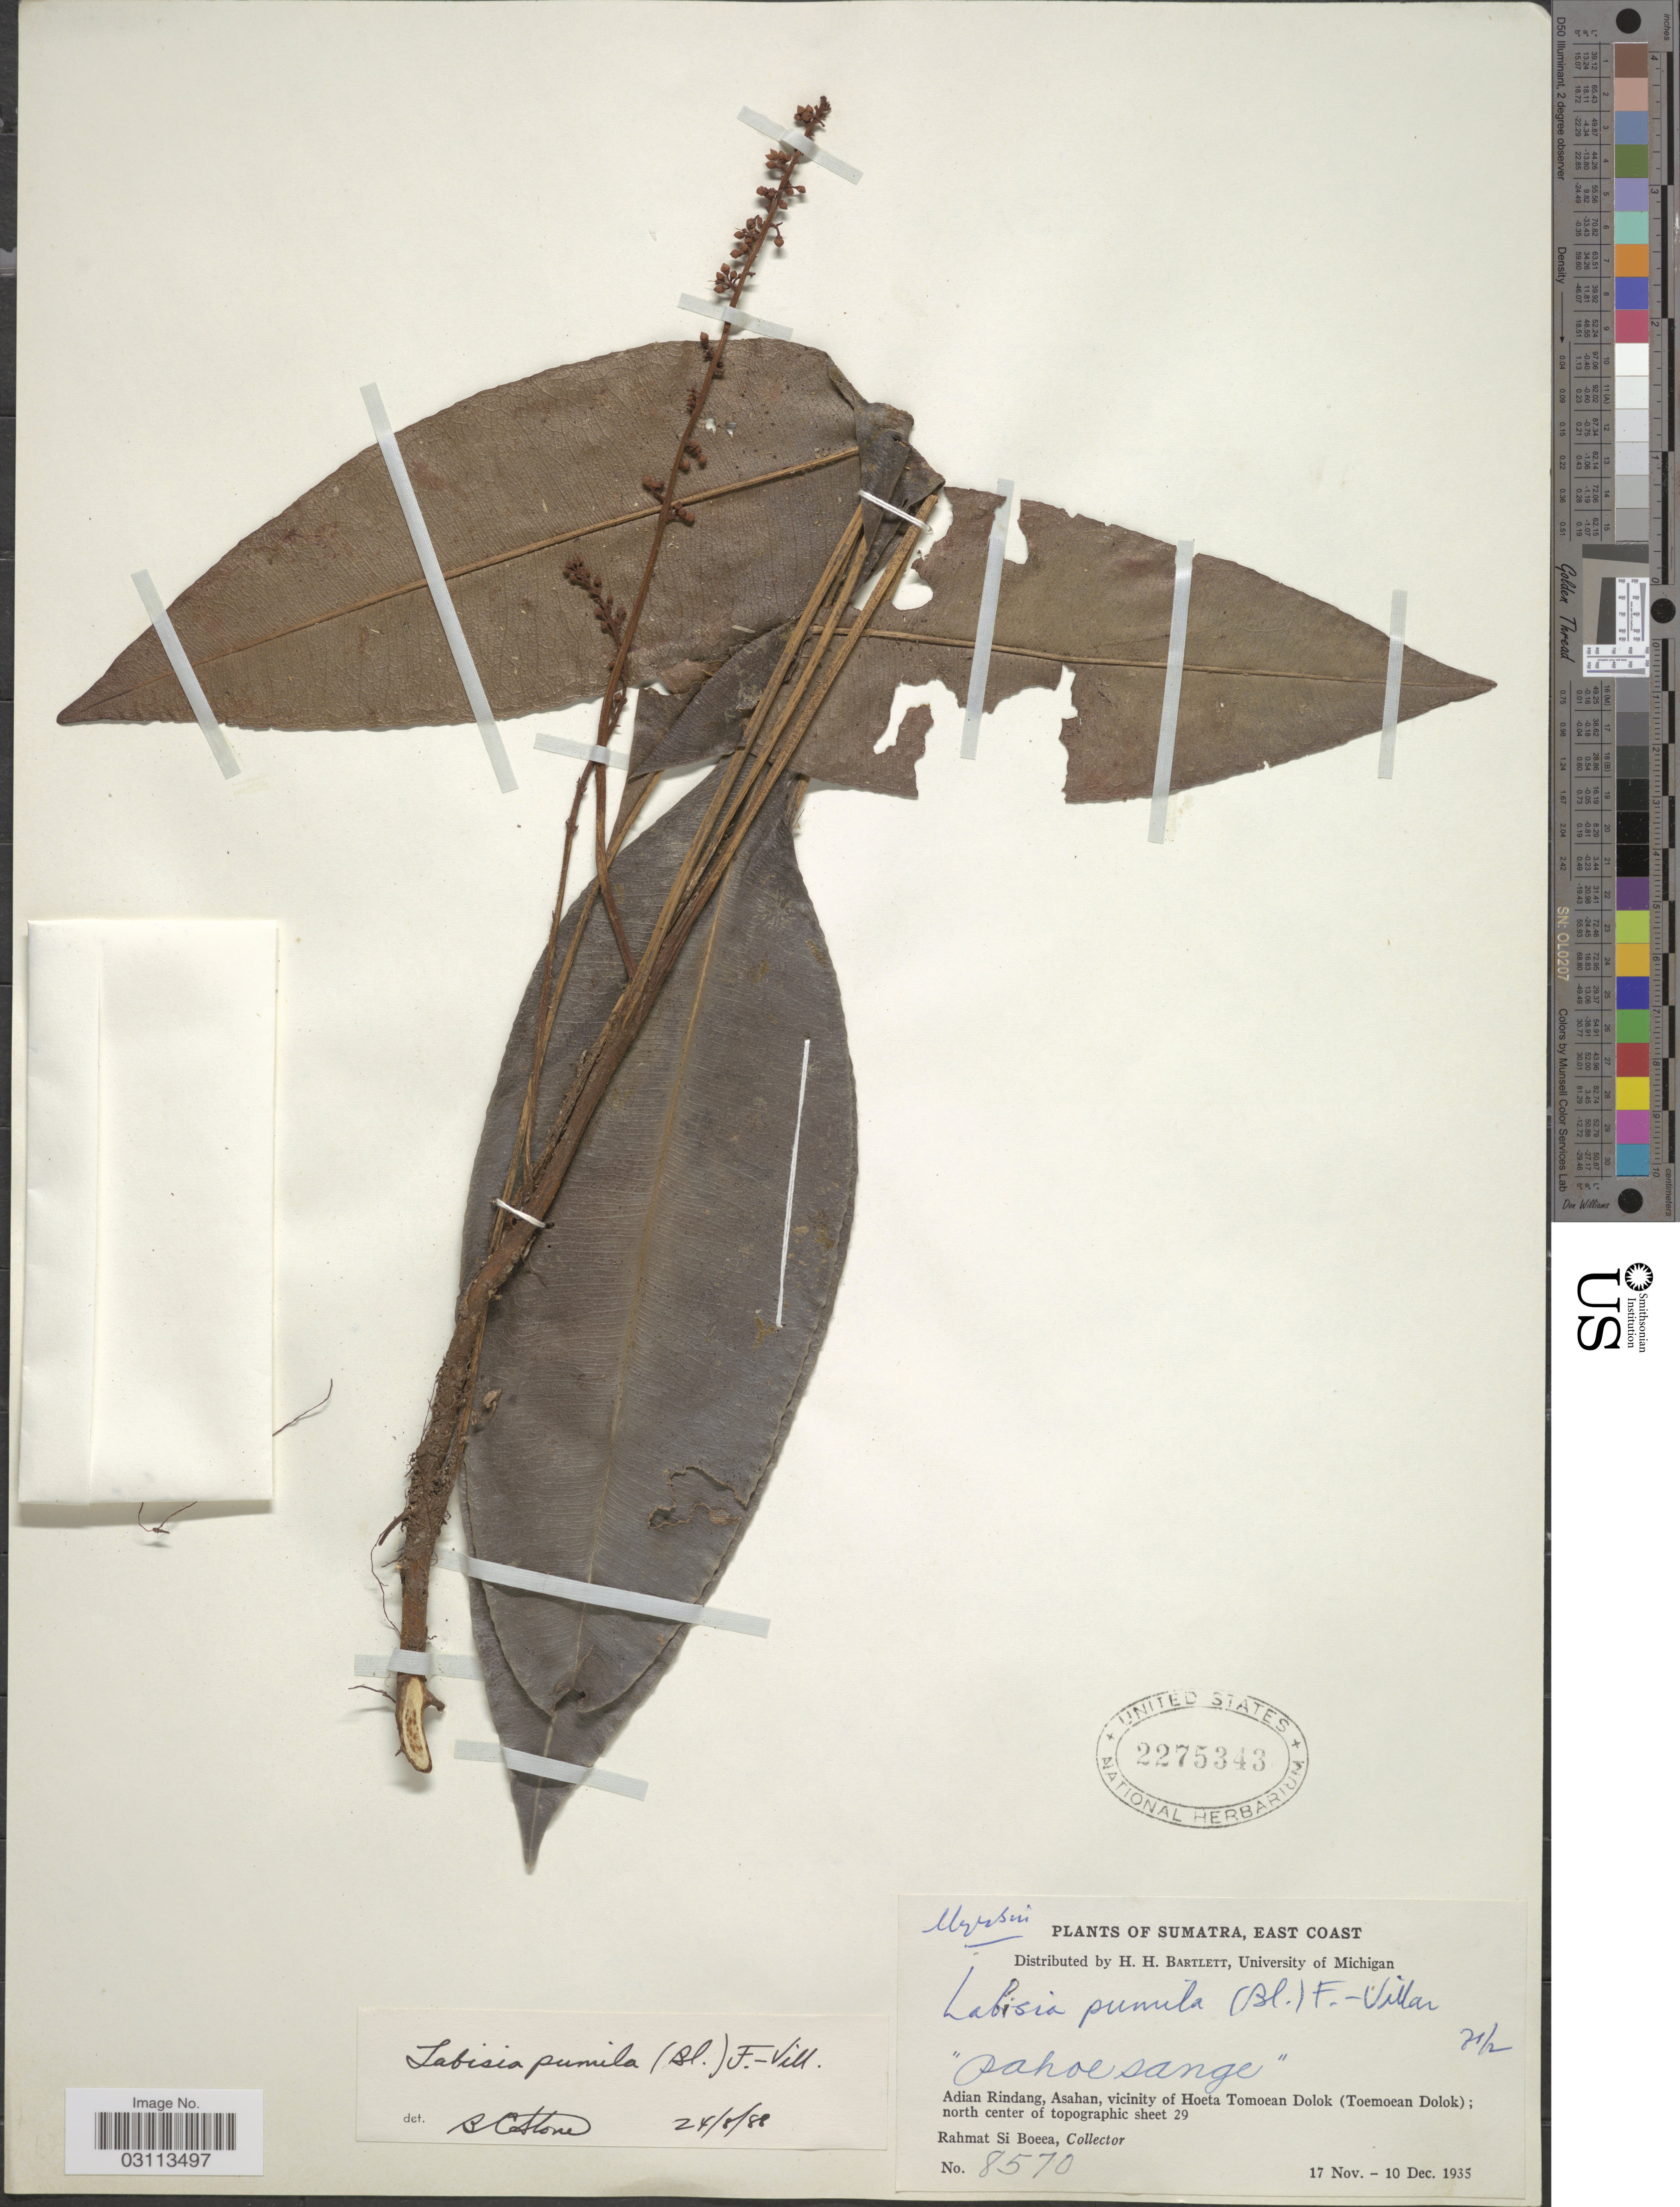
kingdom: Plantae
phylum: Tracheophyta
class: Magnoliopsida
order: Ericales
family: Primulaceae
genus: Labisia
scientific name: Labisia pumila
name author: (Blume) Fern.-Vill.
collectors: Rahmat Si Boeea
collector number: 8570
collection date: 1935-11-17/1935-12-10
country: Indonesia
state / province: Sumatra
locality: East Coast. Adian Rindang, Asahan, vicinity of Hoeta Tomoean Dolok (Toemoean Dolok); north center of topographic sheet 29.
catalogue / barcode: US 2275343